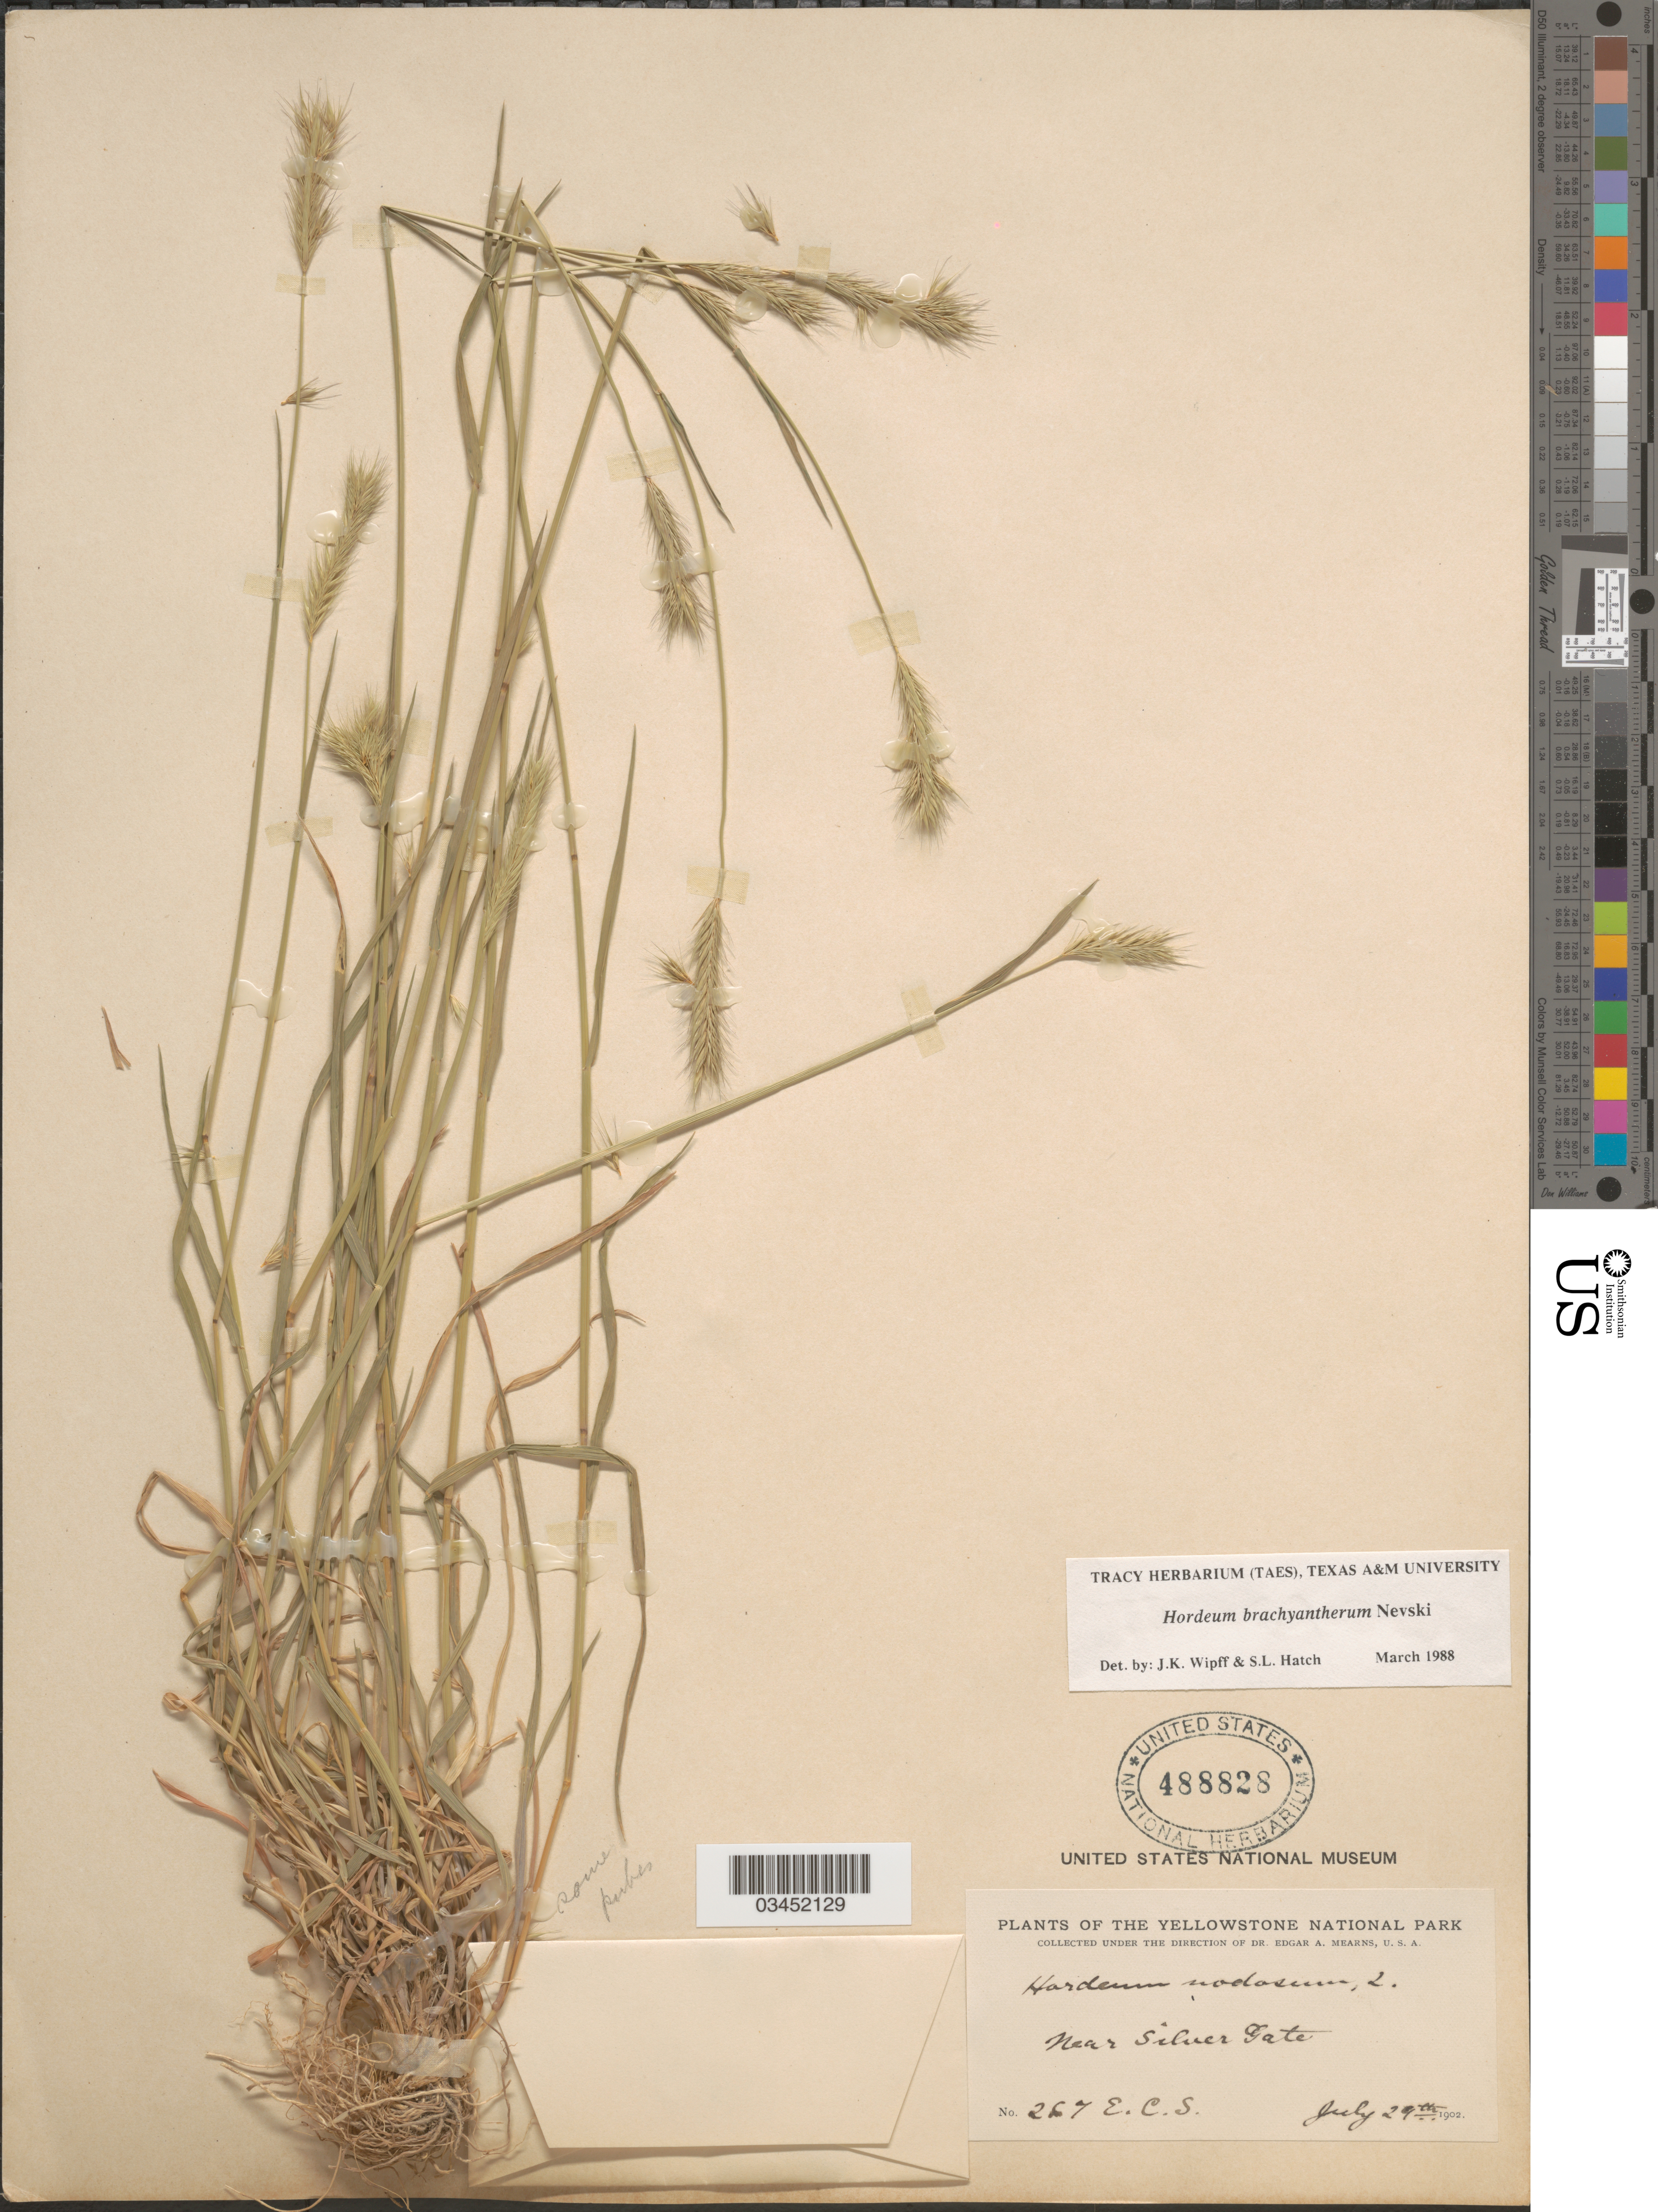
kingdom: Plantae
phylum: Tracheophyta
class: Liliopsida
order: Poales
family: Poaceae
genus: Hordeum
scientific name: Hordeum brachyantherum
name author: Nevski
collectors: E. C. Smith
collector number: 267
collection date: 1902-07-29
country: United States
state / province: Montana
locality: Yellowstone National Park. Near Silver Gate.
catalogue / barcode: US 488828